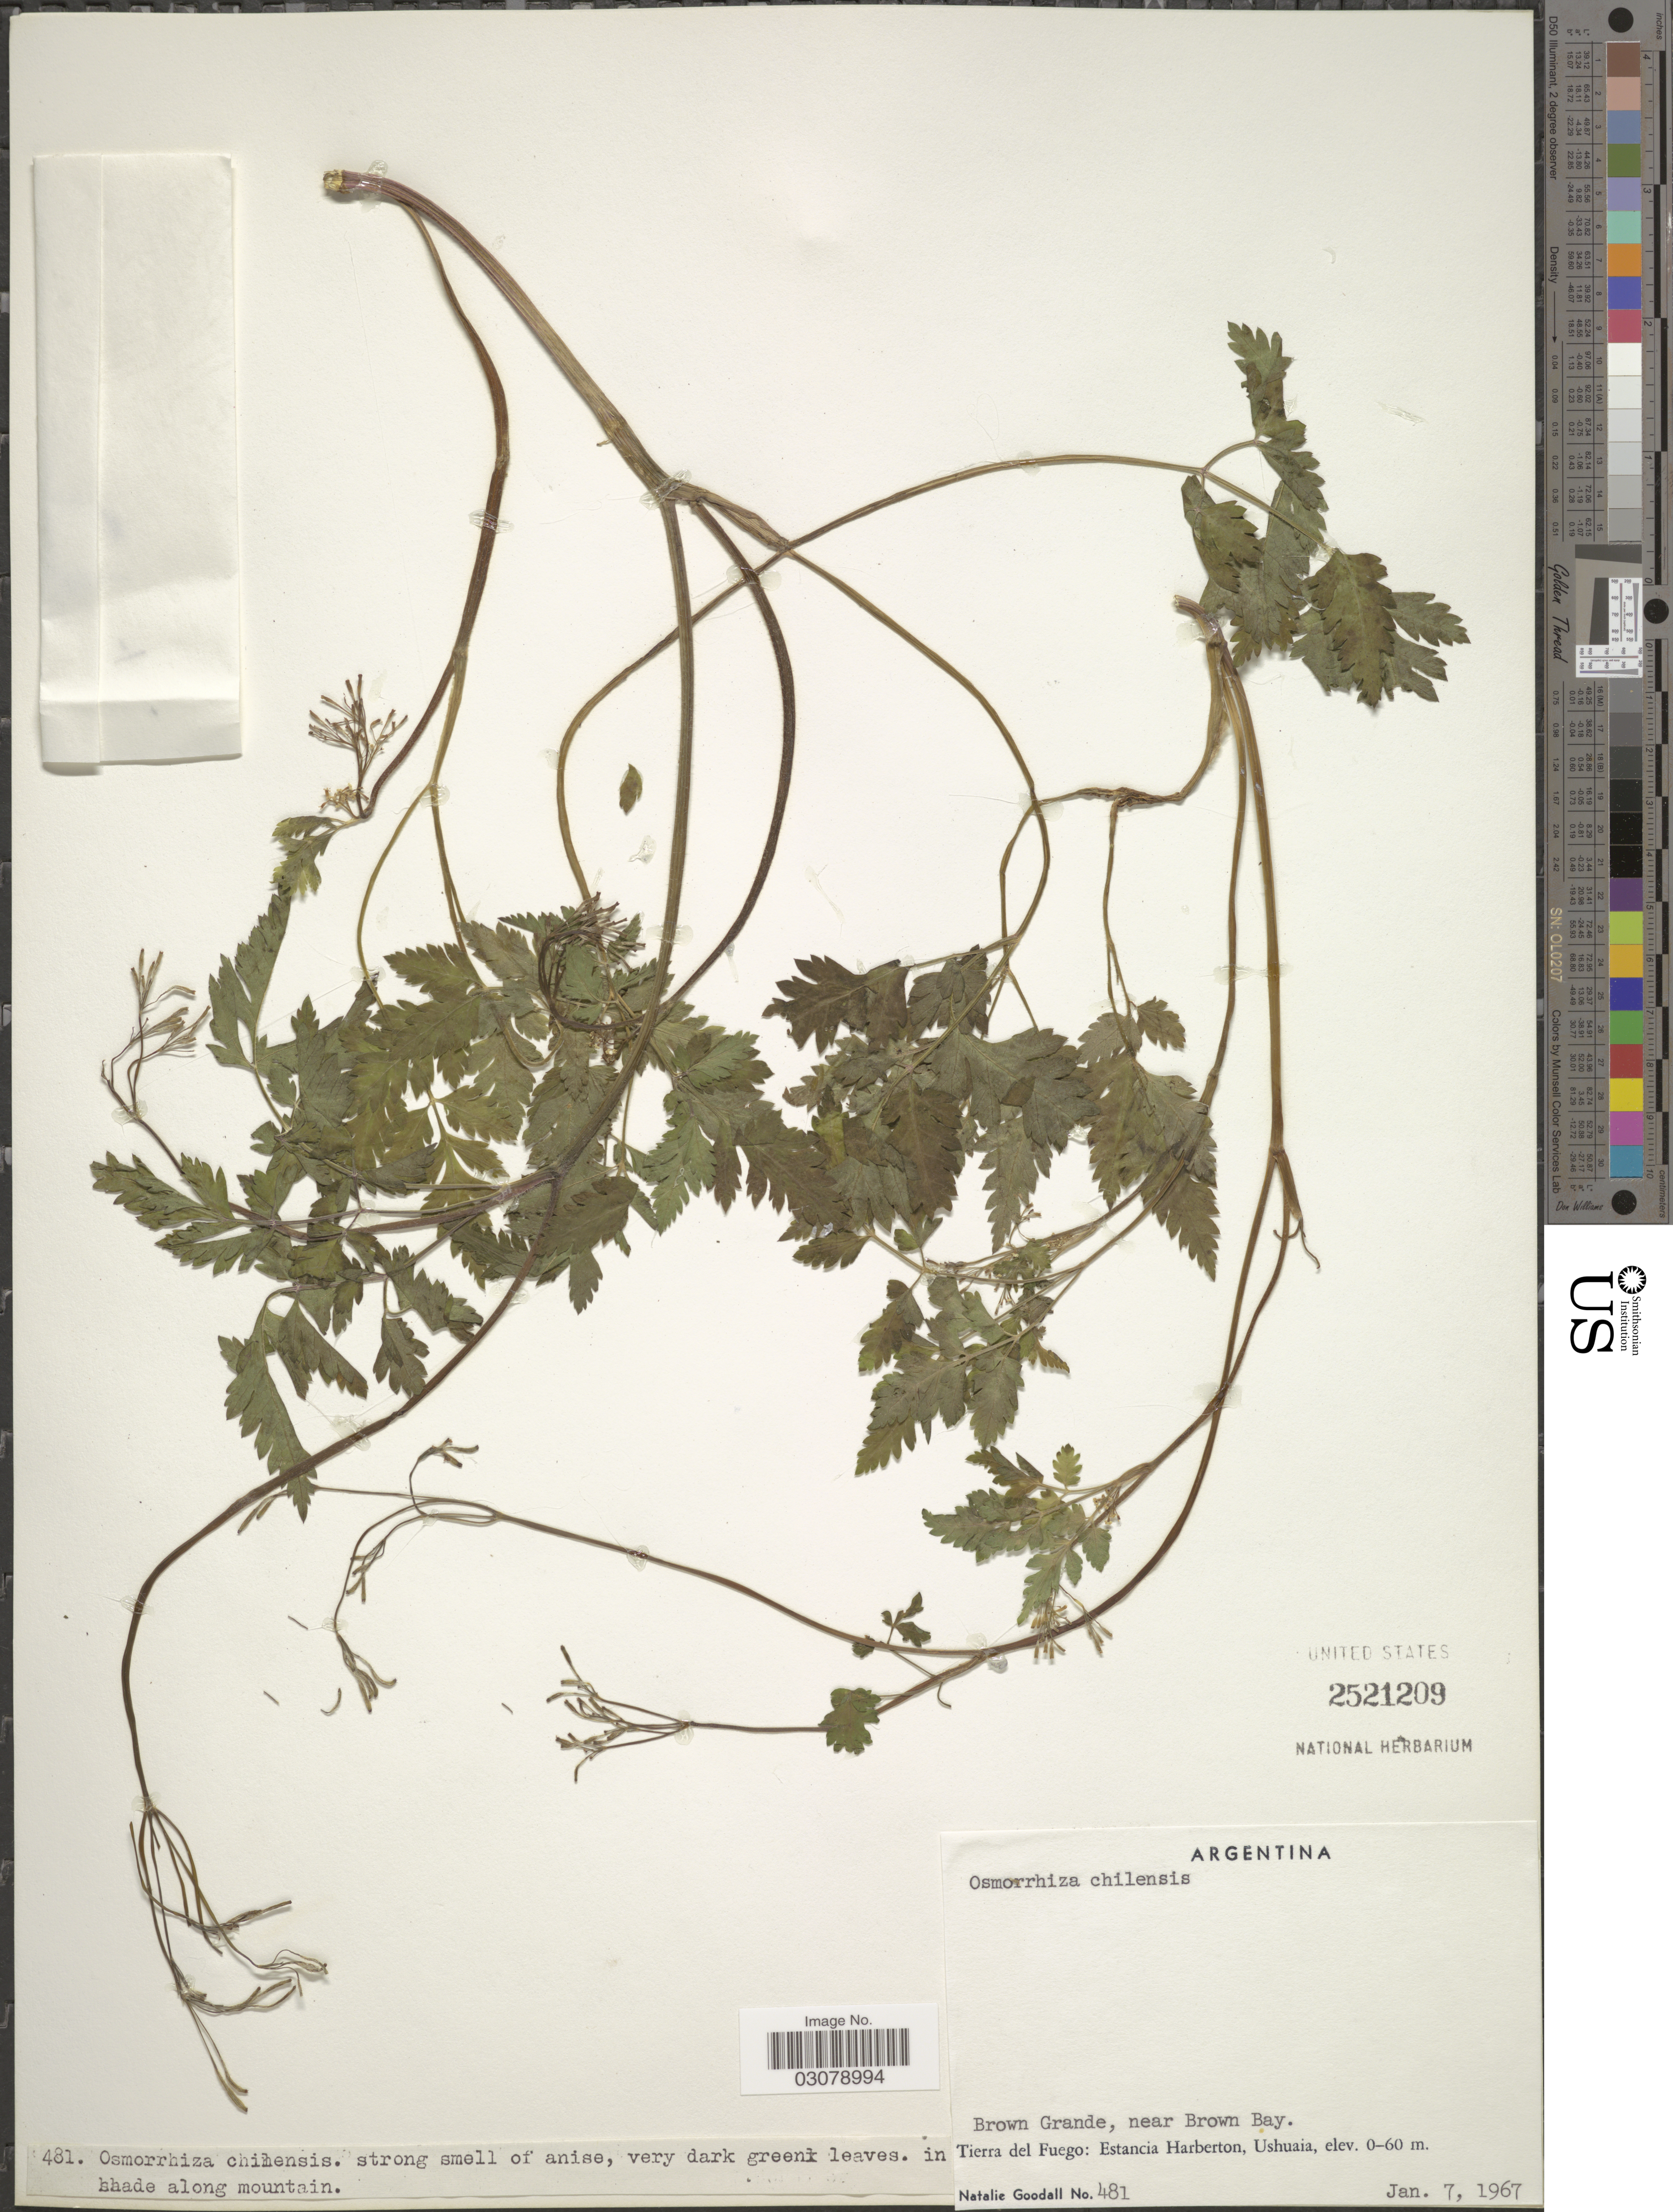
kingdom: Plantae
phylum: Tracheophyta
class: Magnoliopsida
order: Apiales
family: Apiaceae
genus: Osmorhiza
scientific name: Osmorhiza chilensis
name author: Hook. & Arn.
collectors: N. Goodall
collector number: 481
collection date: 1967-01-07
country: Argentina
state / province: Tierra del Fuego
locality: Estancia Harberton, Ushuaia, Brown Grande, near Brown Bay.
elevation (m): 0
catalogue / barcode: US 2521209